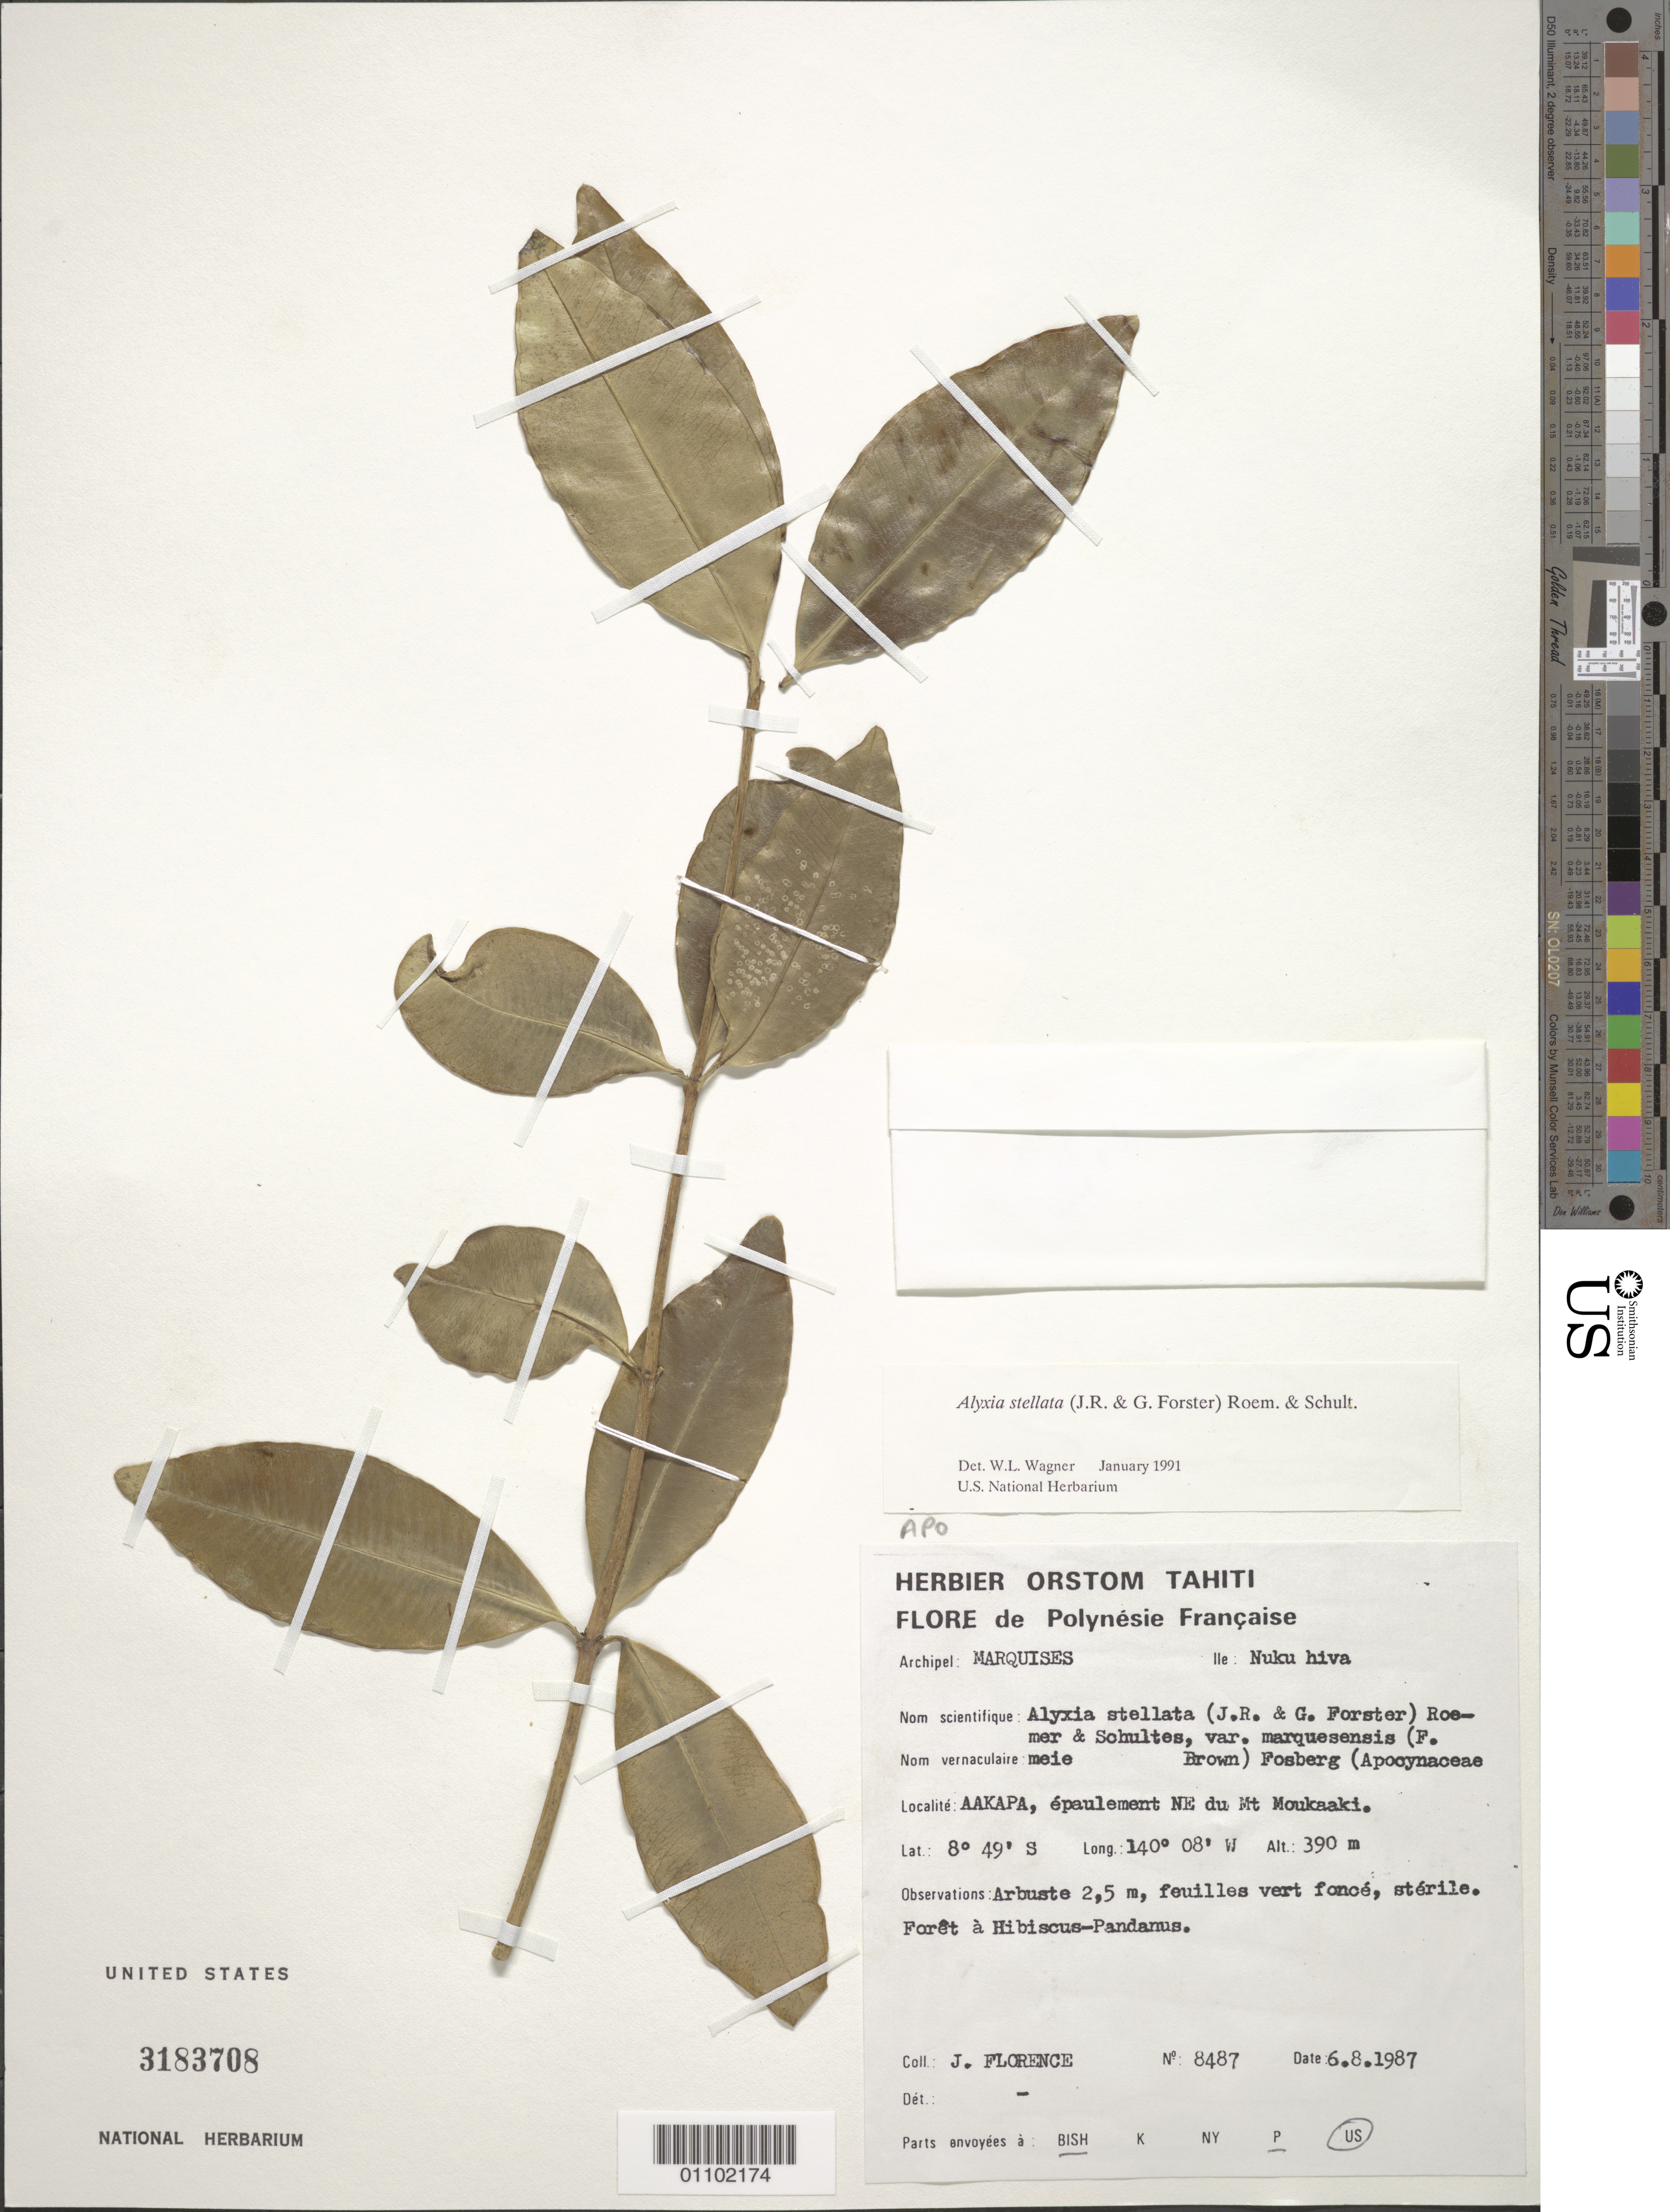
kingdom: Plantae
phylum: Tracheophyta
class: Magnoliopsida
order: Gentianales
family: Apocynaceae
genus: Alyxia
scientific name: Alyxia stellata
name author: (J.R. Forst. & G. Forst.) Roem. & Schult.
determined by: Wagner, W. L., (BOT), Smithsonian Institution - National Museum of Natural History (UNITED STATES)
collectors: J. Florence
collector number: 8487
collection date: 1987-08-06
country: French Polynesia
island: Nuku Hiva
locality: Aakapa, épaulement du Mt. Moukaaki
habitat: Fôret à Hibiscus, Pandanus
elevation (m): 390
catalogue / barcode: US 3183708